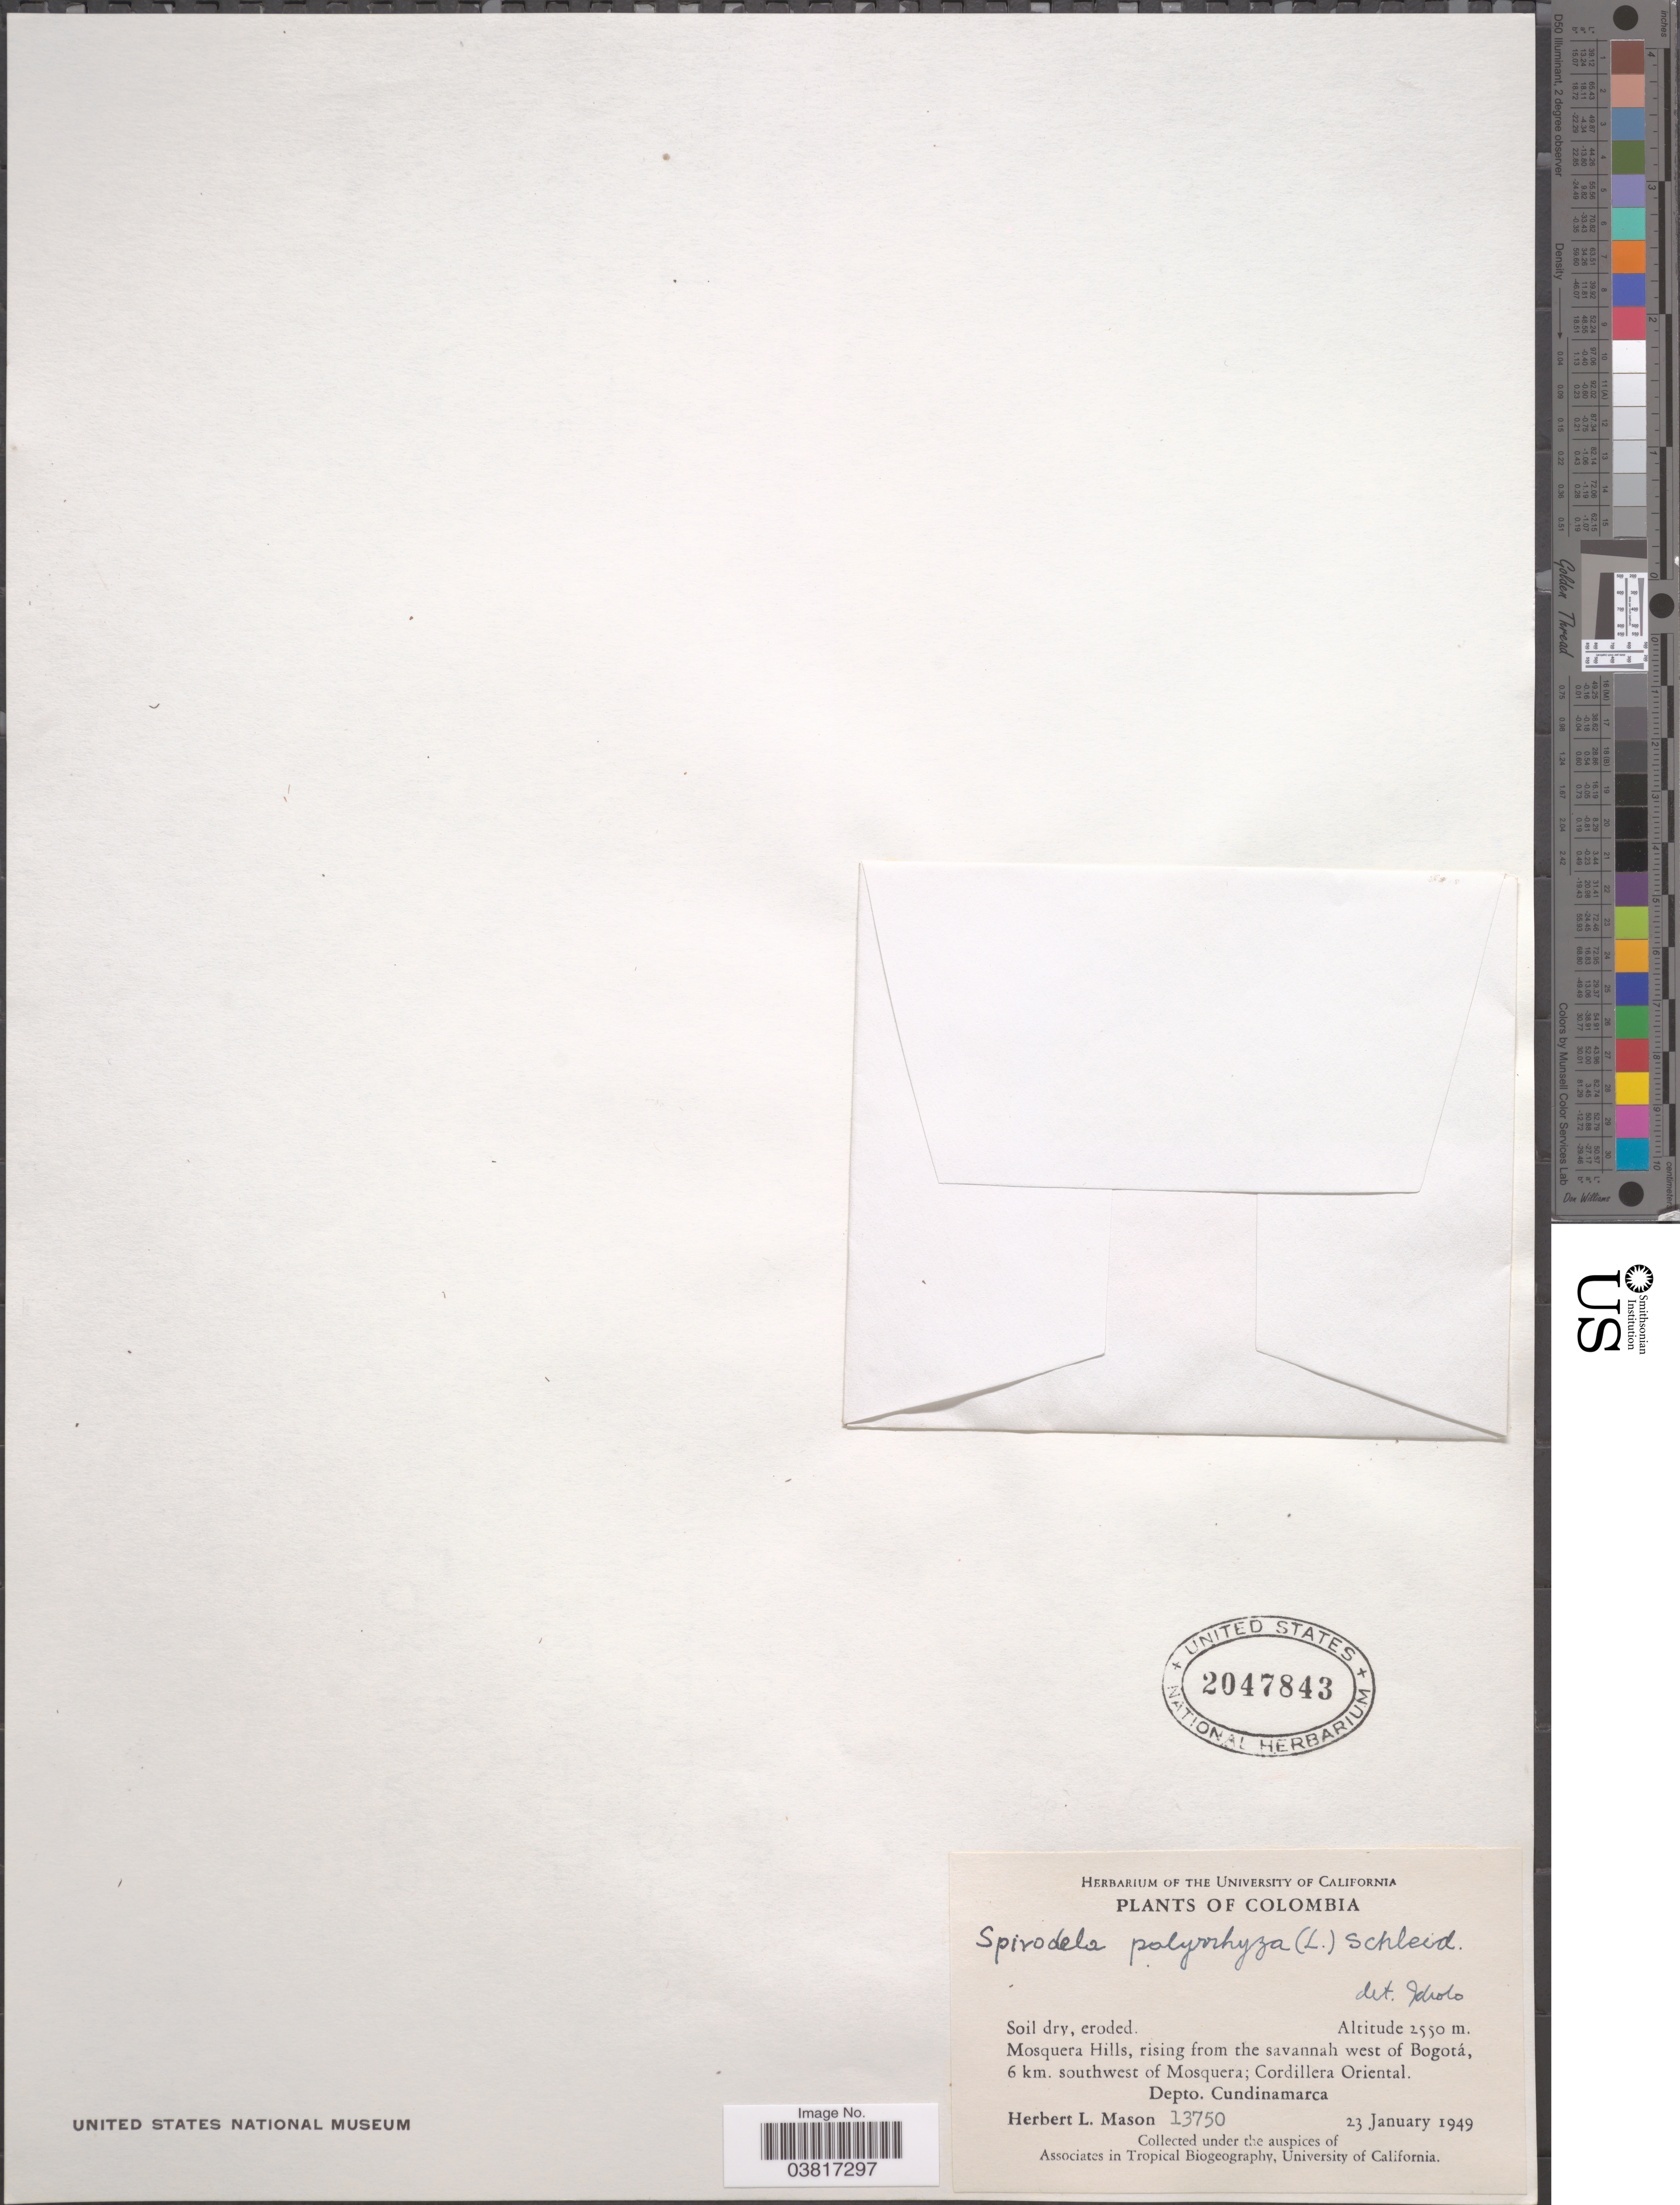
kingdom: Plantae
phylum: Tracheophyta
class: Liliopsida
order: Alismatales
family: Araceae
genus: Spirodela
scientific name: Spirodela polyrrhiza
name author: (L.) Schleid.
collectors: H. L. Mason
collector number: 13750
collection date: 1949-01-23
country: Colombia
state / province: Cundinamarca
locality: Mosquera Hills, rising from the savannah west of Bogotá, 6 km. southwest of Mosquera; Cordillera Oriental. Depto.Cundinamarca.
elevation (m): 2550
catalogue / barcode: US 2047843